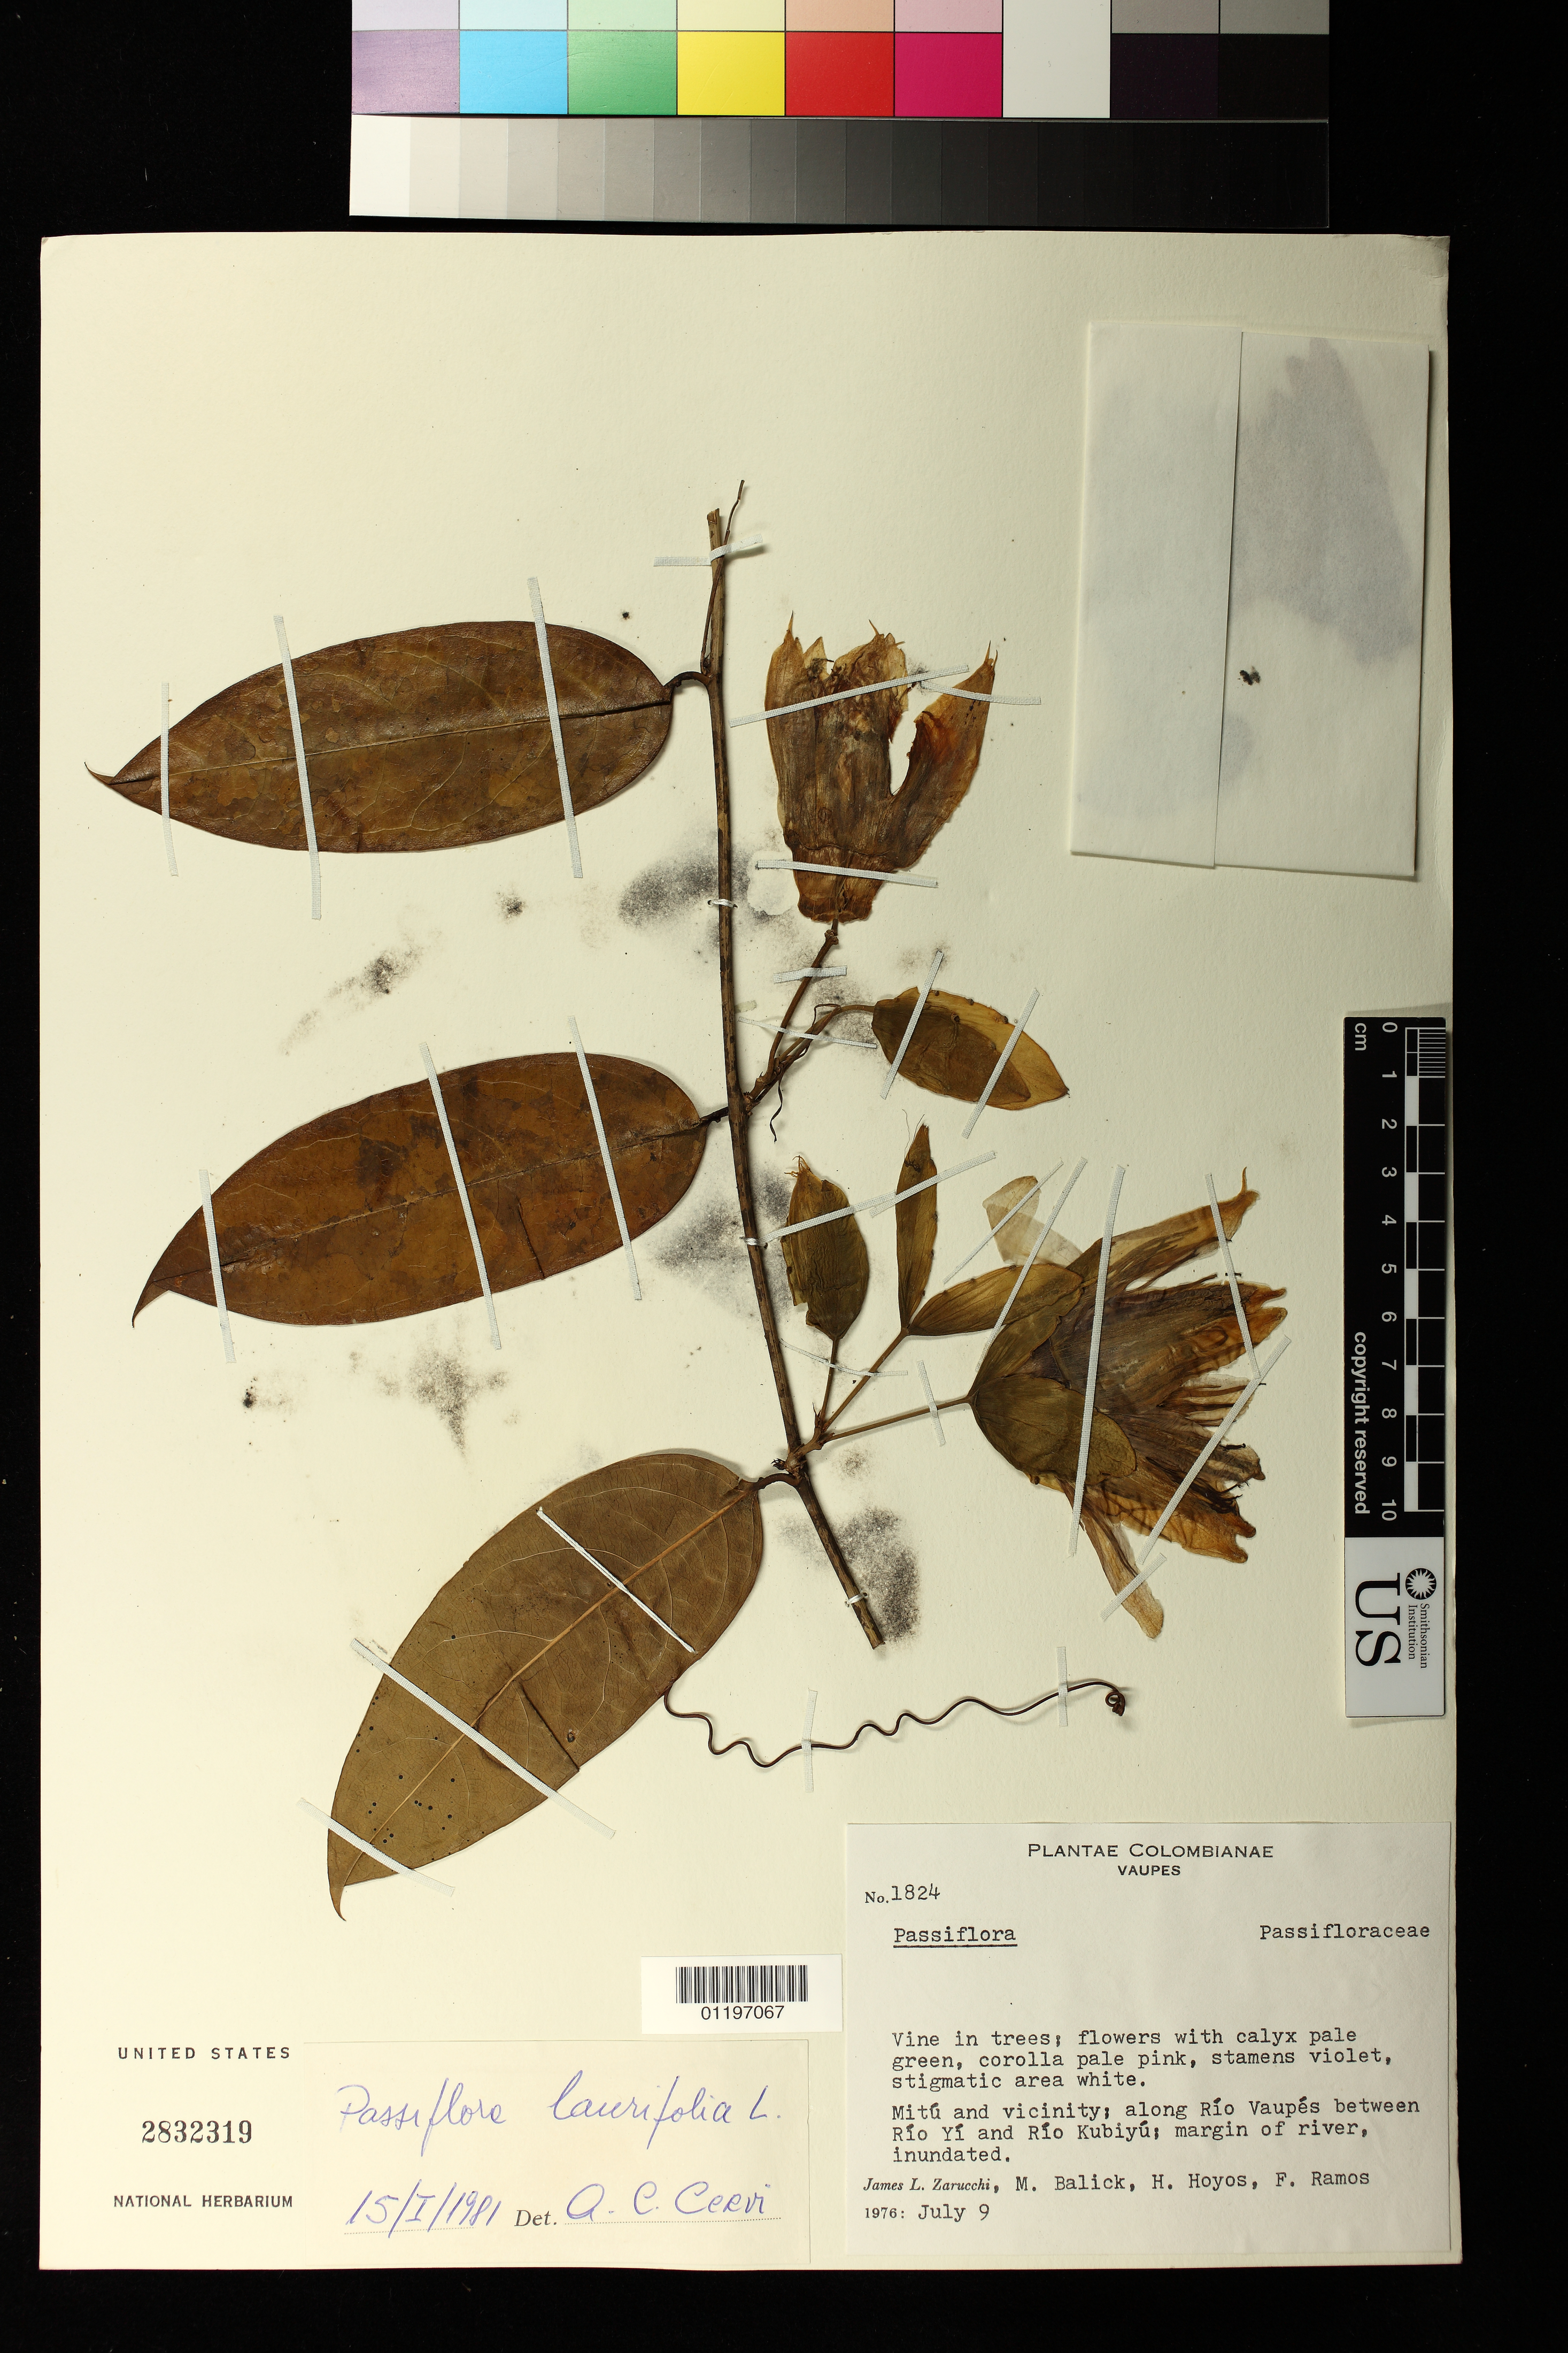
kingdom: Plantae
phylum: Tracheophyta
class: Magnoliopsida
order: Malpighiales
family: Passifloraceae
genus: Passiflora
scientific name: Passiflora laurifolia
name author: L.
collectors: J. L. Zarucchi, M. Balick, H. Hoyos & F. Ramos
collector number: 1824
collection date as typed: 07 Sep 1976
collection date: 1976-09-07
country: Colombia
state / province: Vaupés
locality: Vaupes: Mitu and vicinity; Along Rio Vaupes between Rio Yi and Rio Kubiyu; margin of river, inundated.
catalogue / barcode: US 2832319